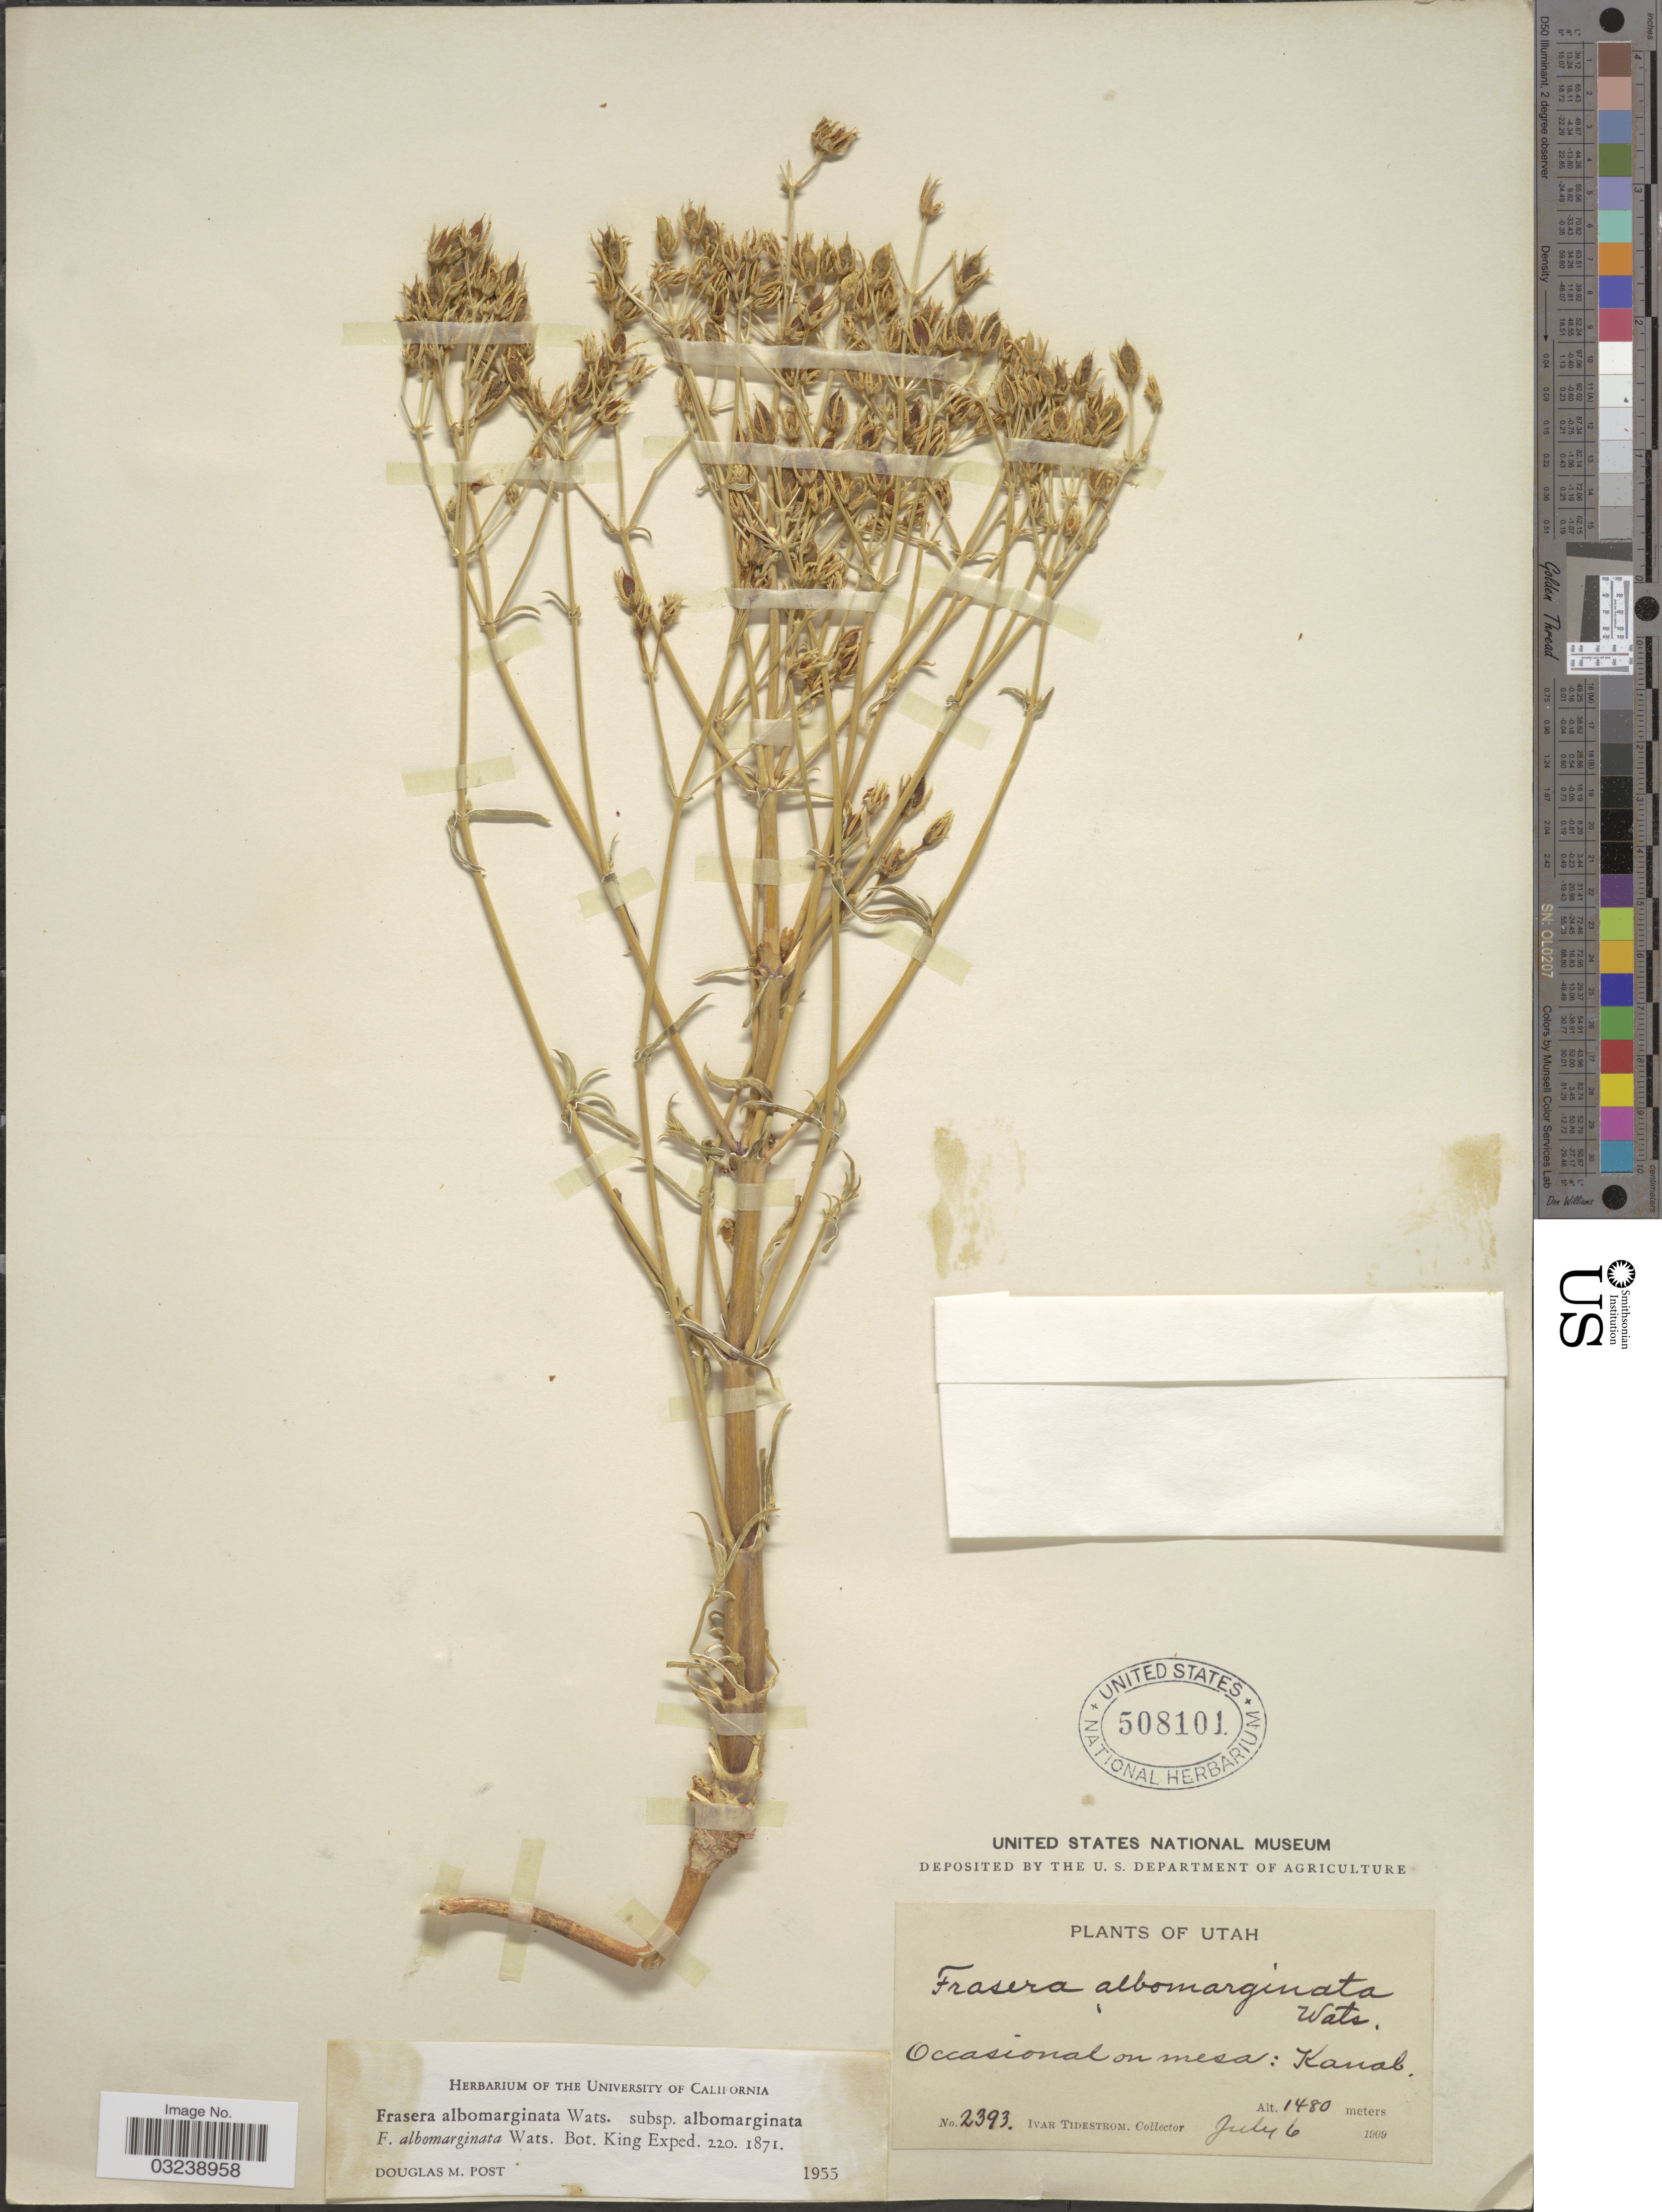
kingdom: Plantae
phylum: Tracheophyta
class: Magnoliopsida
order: Gentianales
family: Gentianaceae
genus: Frasera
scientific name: Frasera albomarginata var. albomarginata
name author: S. Watson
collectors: I. F. Tidestrom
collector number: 2393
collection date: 1909-07-06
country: United States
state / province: Utah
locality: Kanab.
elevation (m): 1480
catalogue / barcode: US 508101